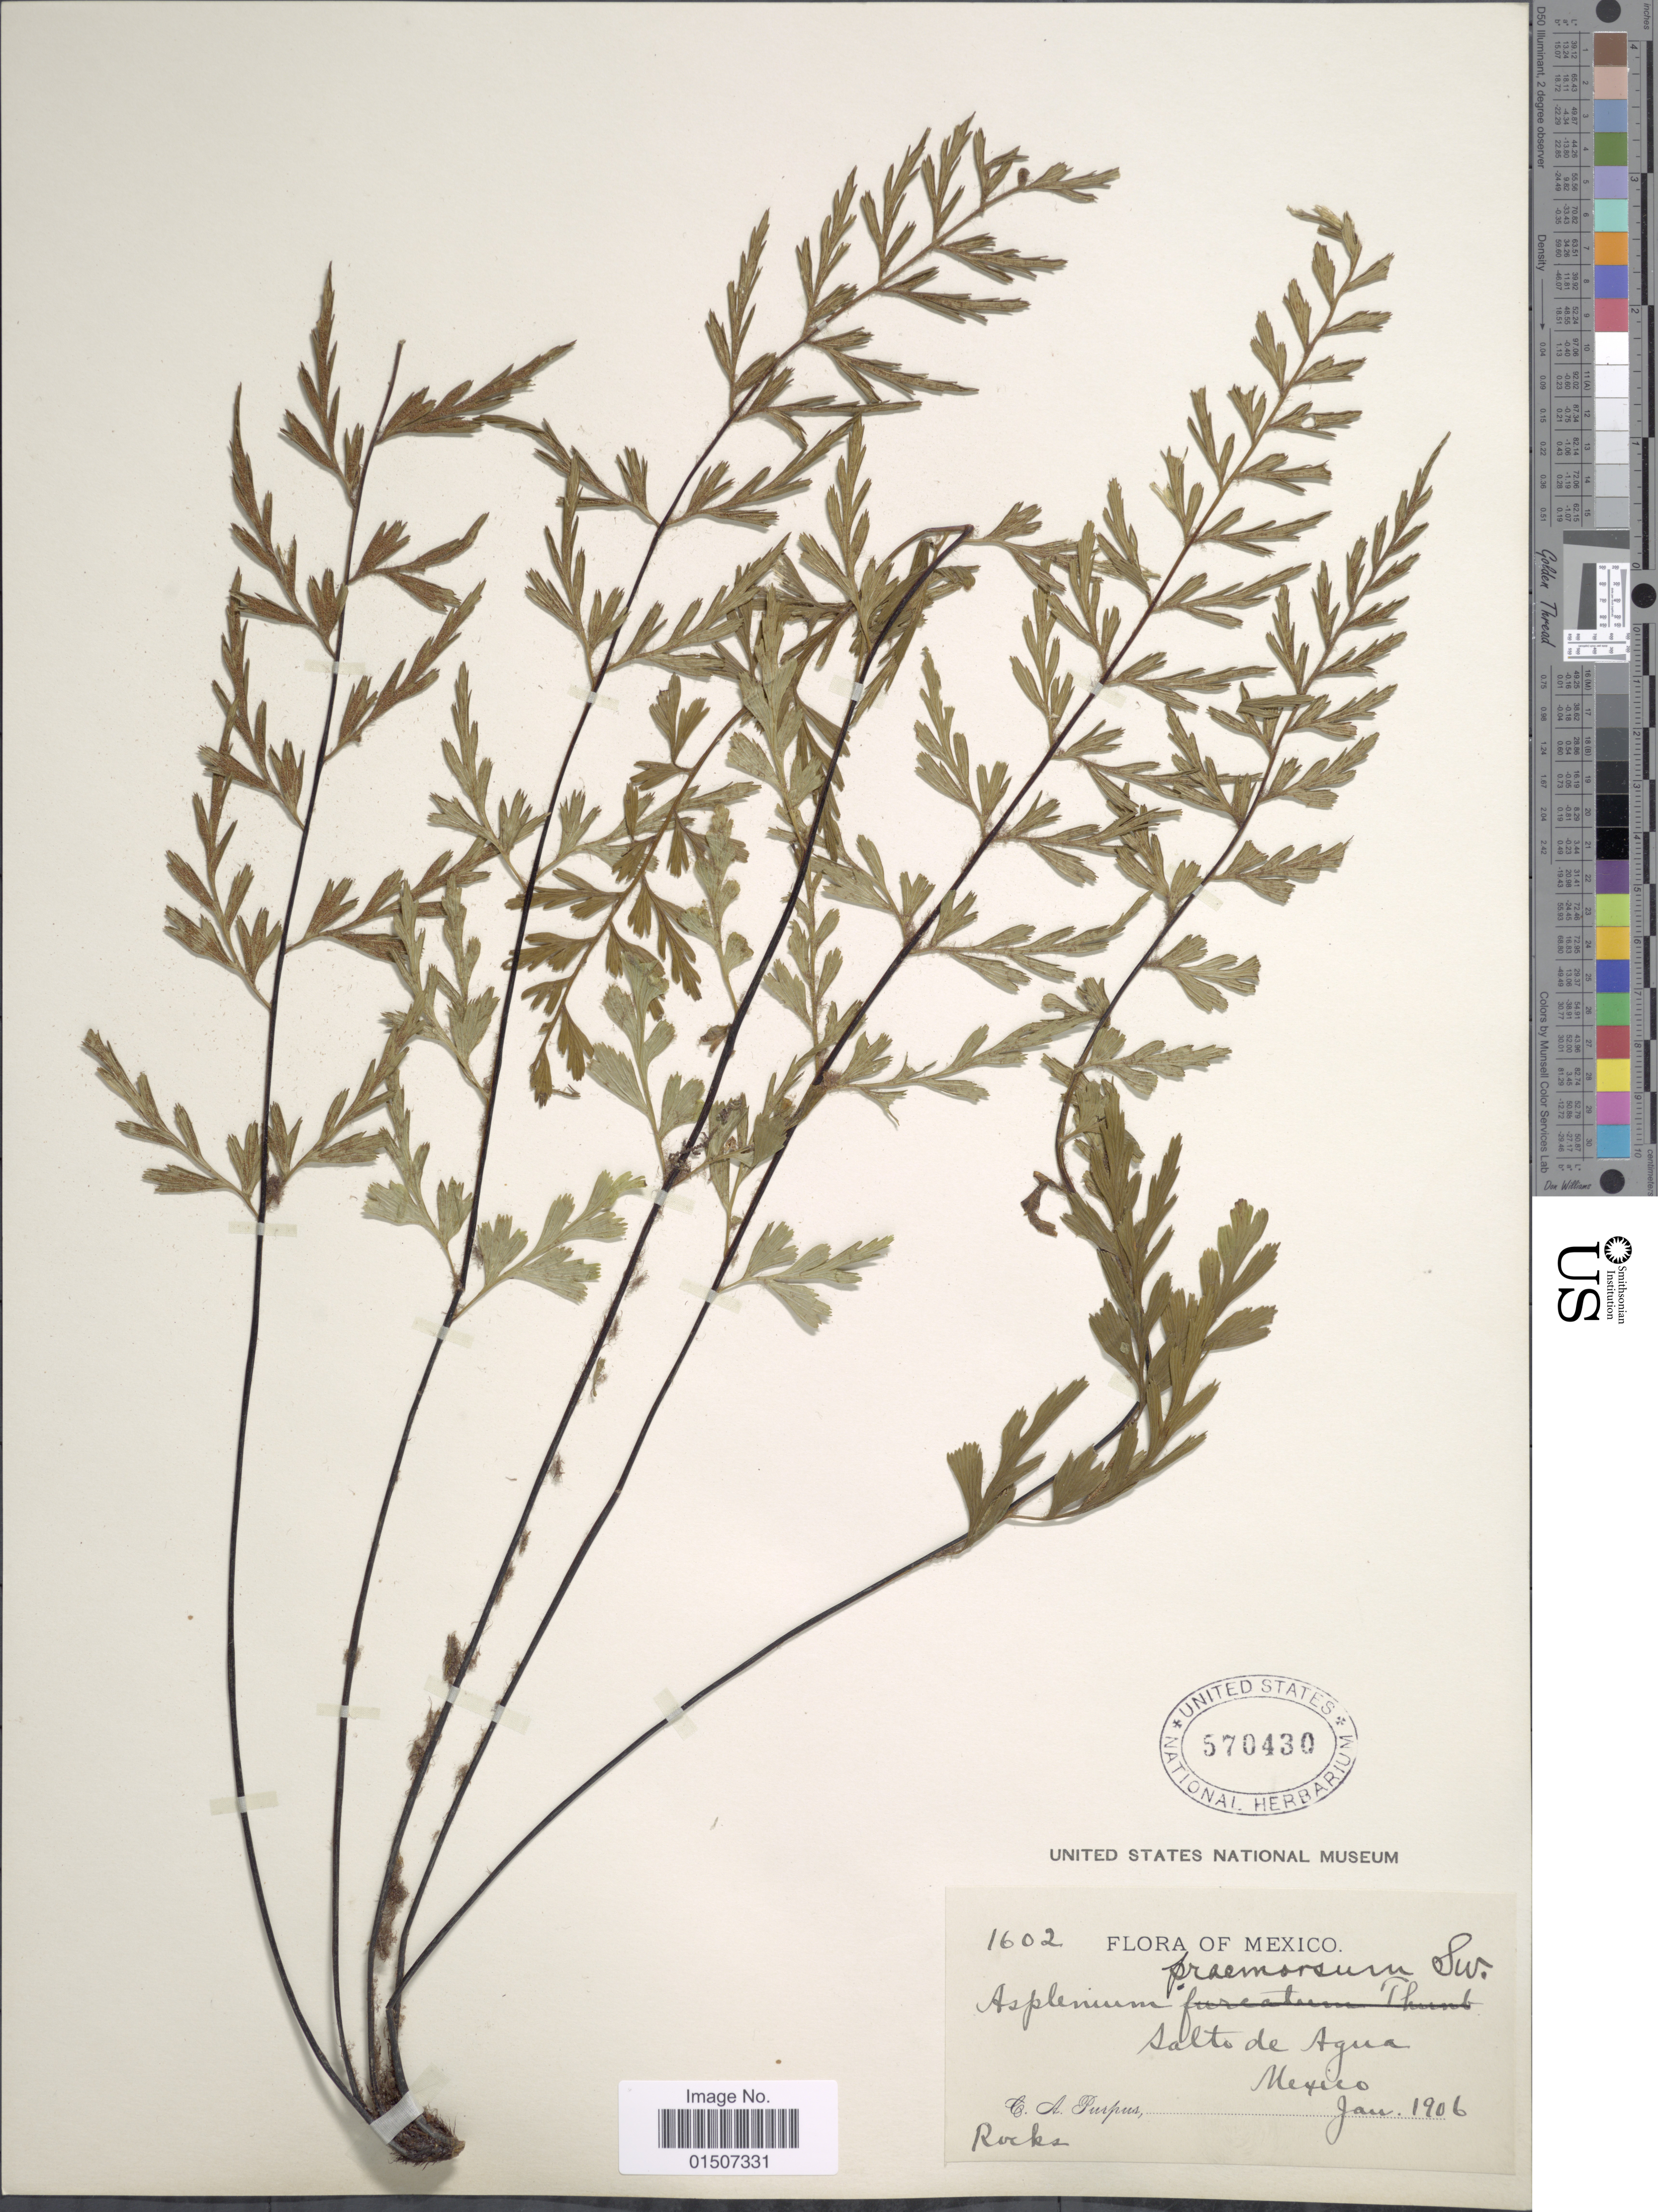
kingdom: Plantae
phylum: Tracheophyta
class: Polypodiopsida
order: Polypodiales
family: Aspleniaceae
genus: Asplenium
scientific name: Asplenium praemorsum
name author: Sw.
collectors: C. A. Purpus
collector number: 1602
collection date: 1906-01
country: Mexico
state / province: México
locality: Salto de Agua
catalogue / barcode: US 570430